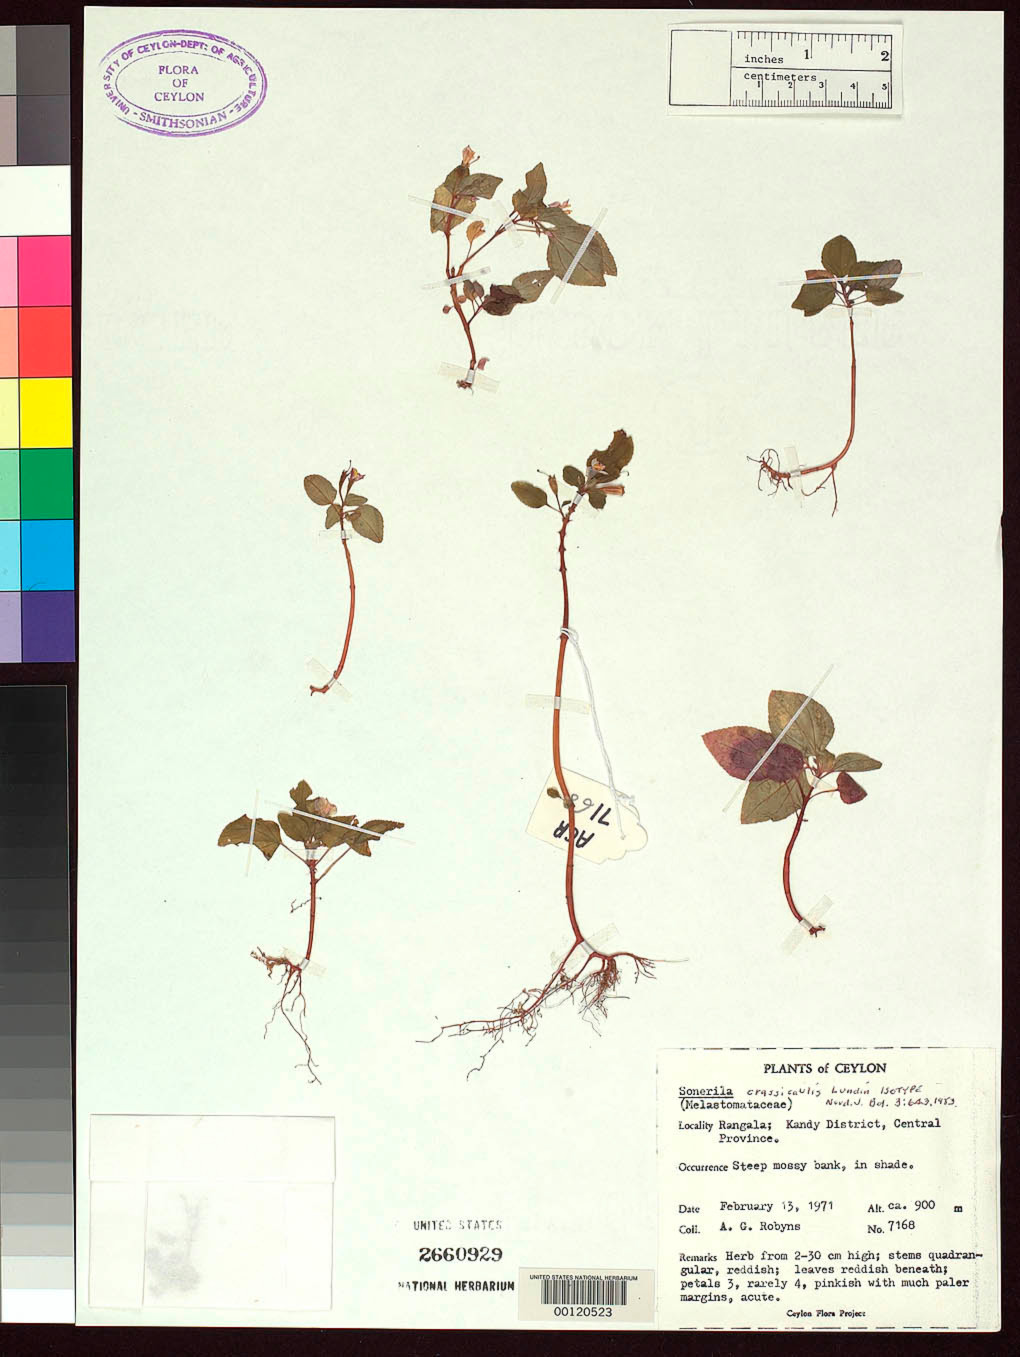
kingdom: Plantae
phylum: Tracheophyta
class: Magnoliopsida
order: Myrtales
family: Melastomataceae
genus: Sonerila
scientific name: Sonerila crassicaulis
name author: Lundin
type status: Isotype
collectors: A. G. Robyns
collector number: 7168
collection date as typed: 13 Feb 1971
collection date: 1971-02-13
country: Sri Lanka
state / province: Central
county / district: Kandy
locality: Rangala.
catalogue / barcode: US 2660929